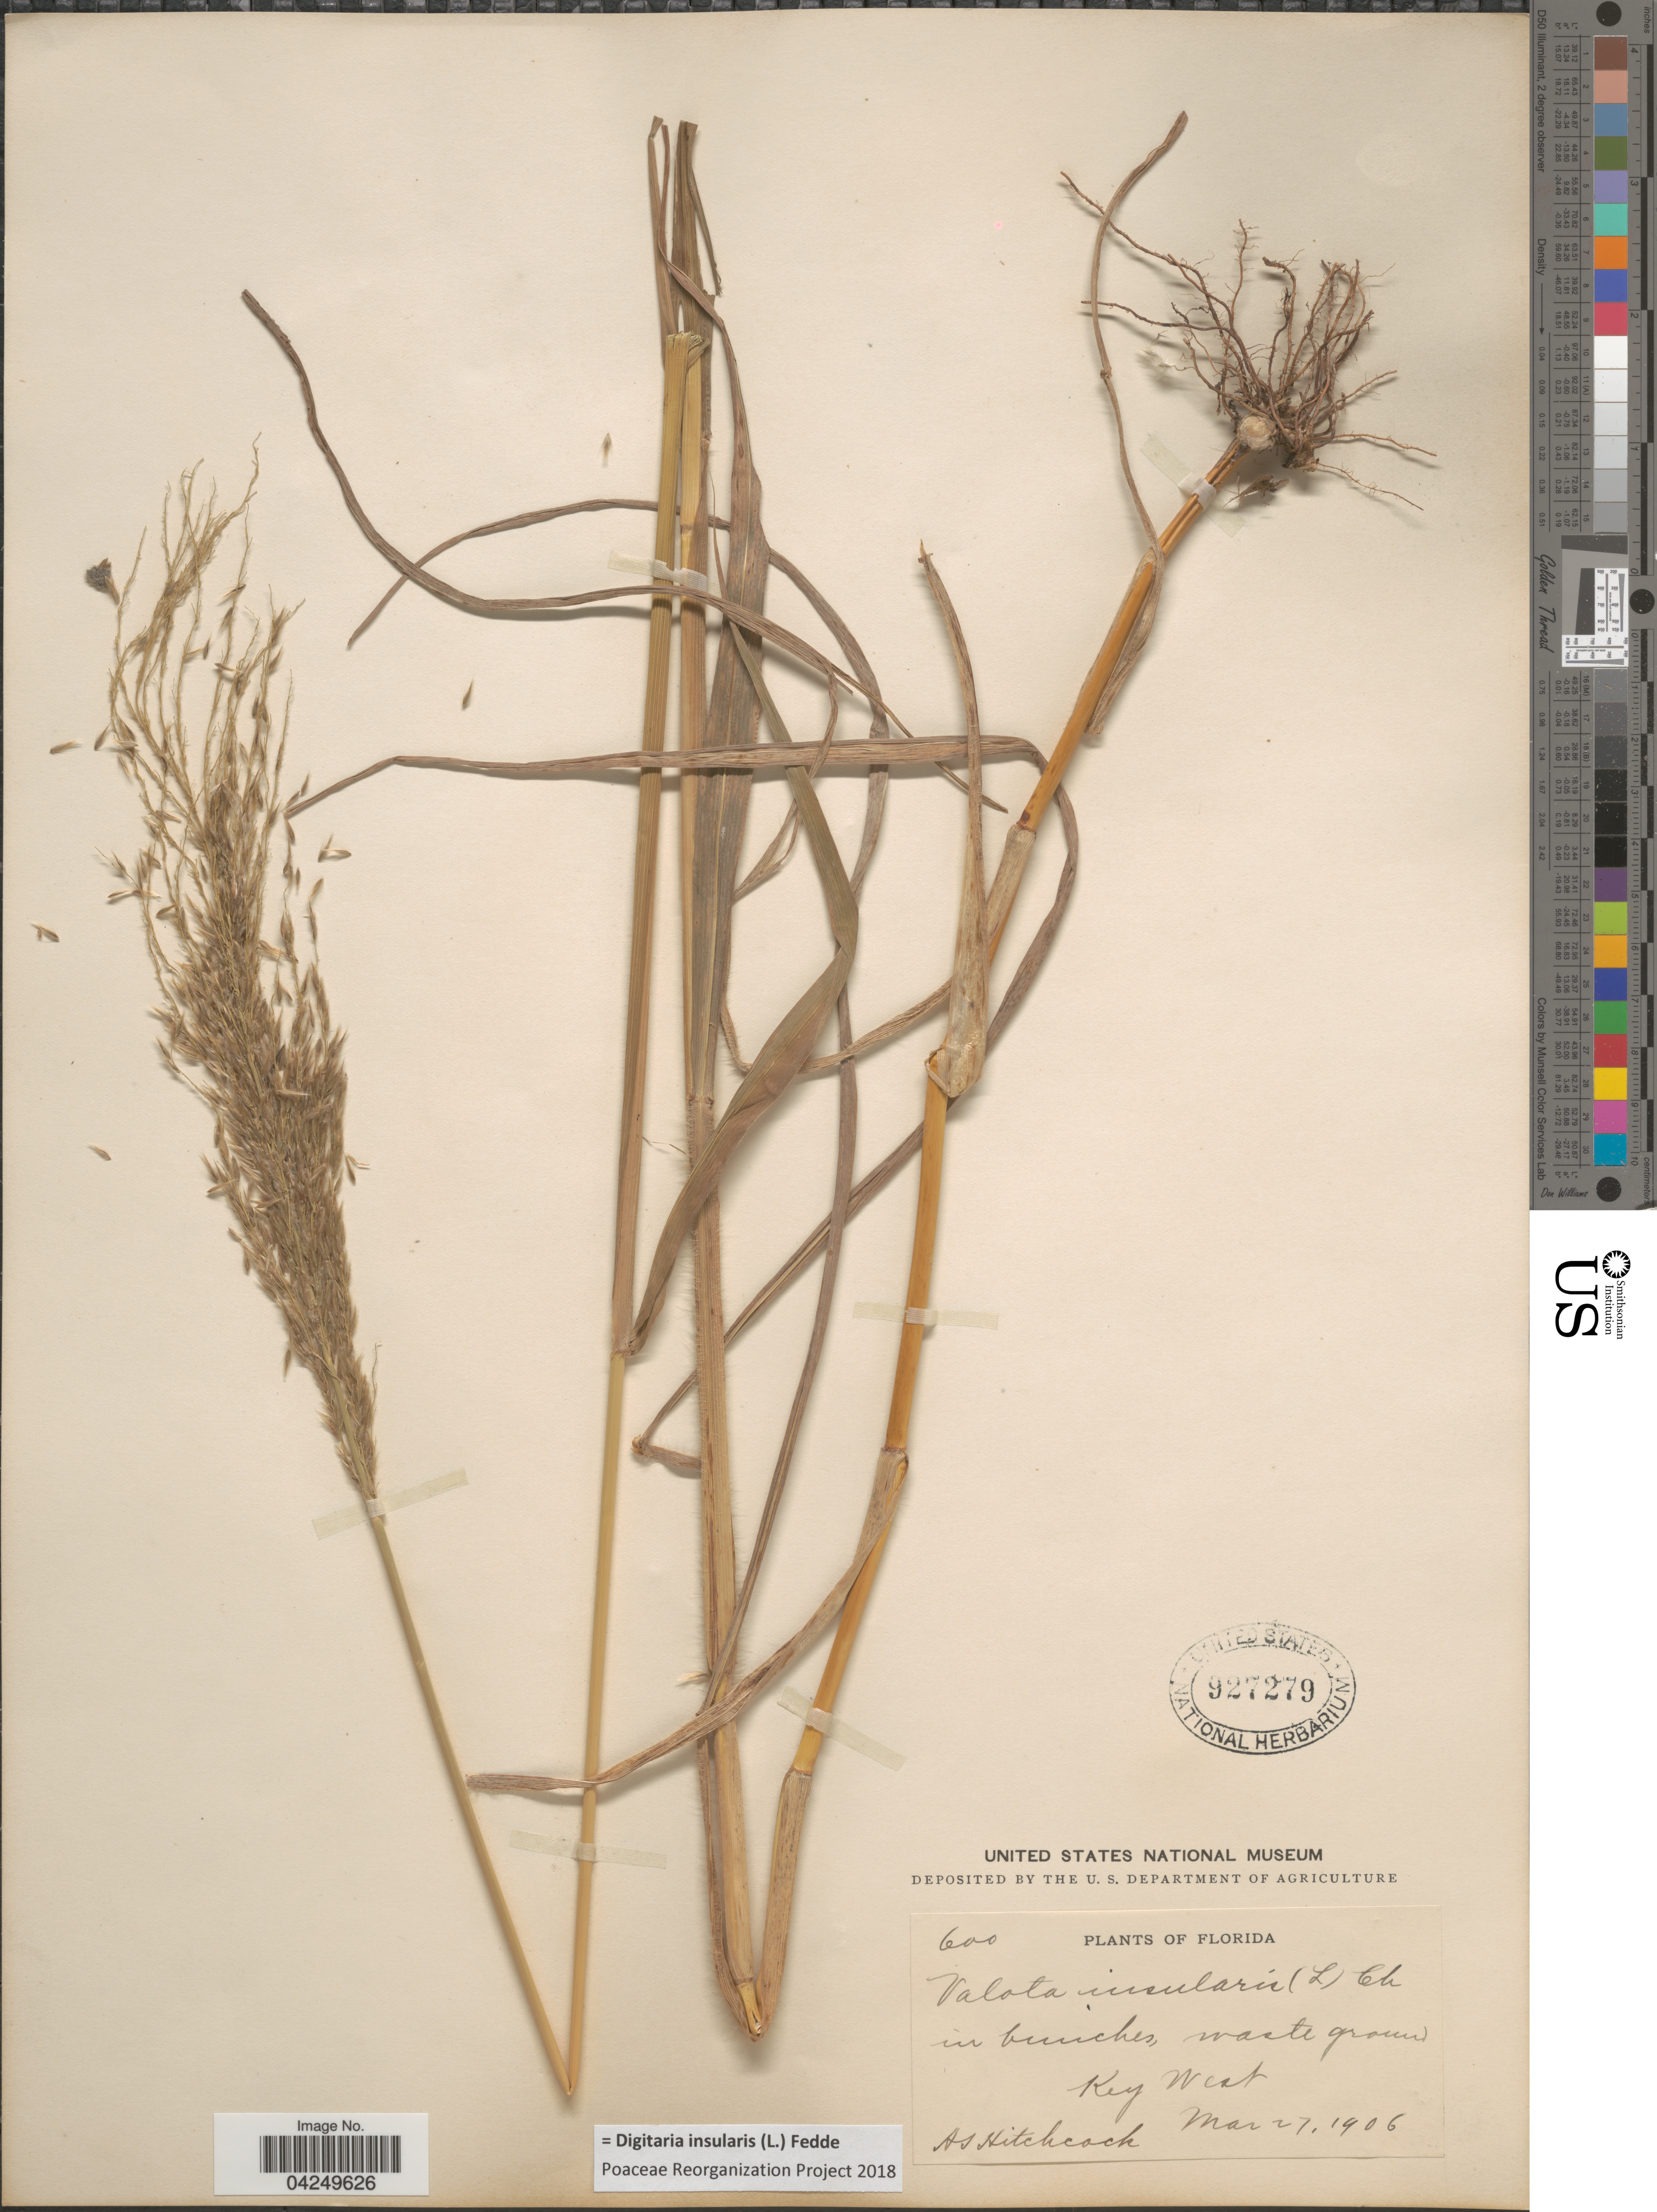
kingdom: Plantae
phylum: Tracheophyta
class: Liliopsida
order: Poales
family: Poaceae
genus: Digitaria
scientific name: Digitaria insularis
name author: (L.) Fedde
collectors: A. S. Hitchcock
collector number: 600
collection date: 1906-03-27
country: United States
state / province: Florida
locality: Key West.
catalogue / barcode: US 927279